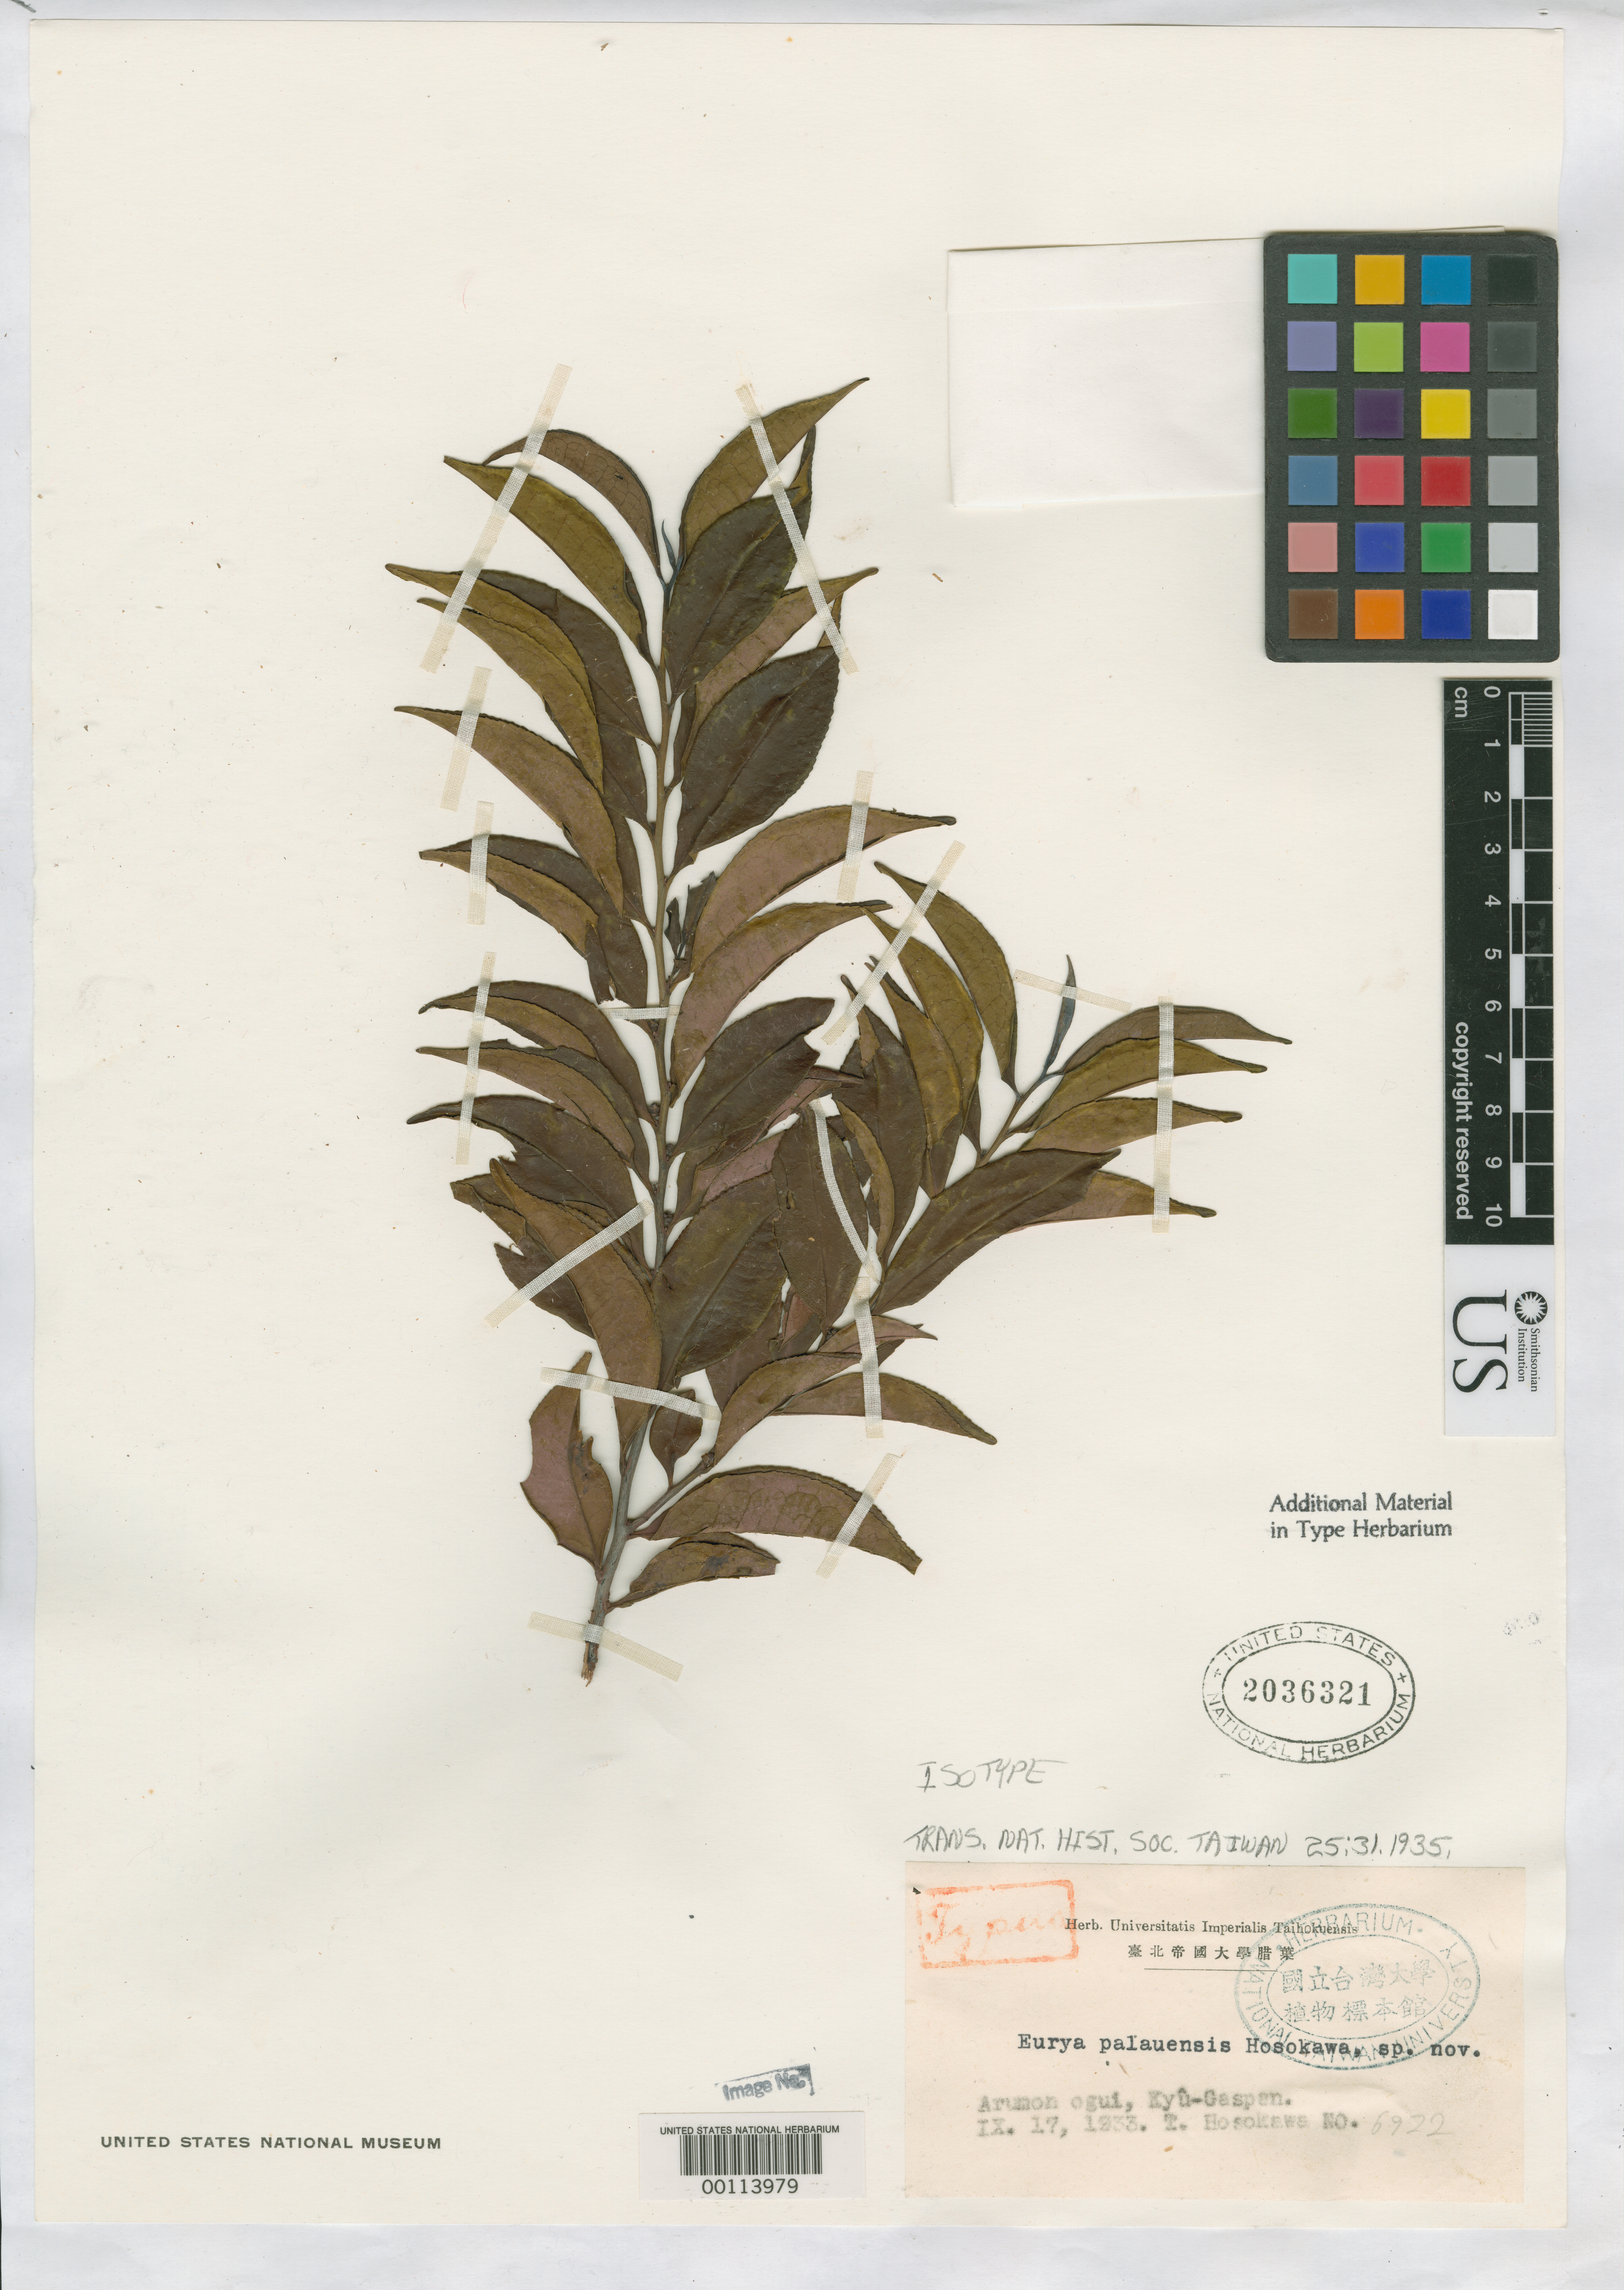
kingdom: Plantae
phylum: Tracheophyta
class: Magnoliopsida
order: Ericales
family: Pentaphylacaceae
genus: Eurya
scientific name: Eurya palauensis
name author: Hosok.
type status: Isotype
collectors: T. Hosokawa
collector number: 6922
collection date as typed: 17 Sep 1933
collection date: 1933-09-17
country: Palau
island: Babeldaob [Babelthuap]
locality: Arumon Ogui, Kyu-Gaspan.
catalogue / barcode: US 2036321